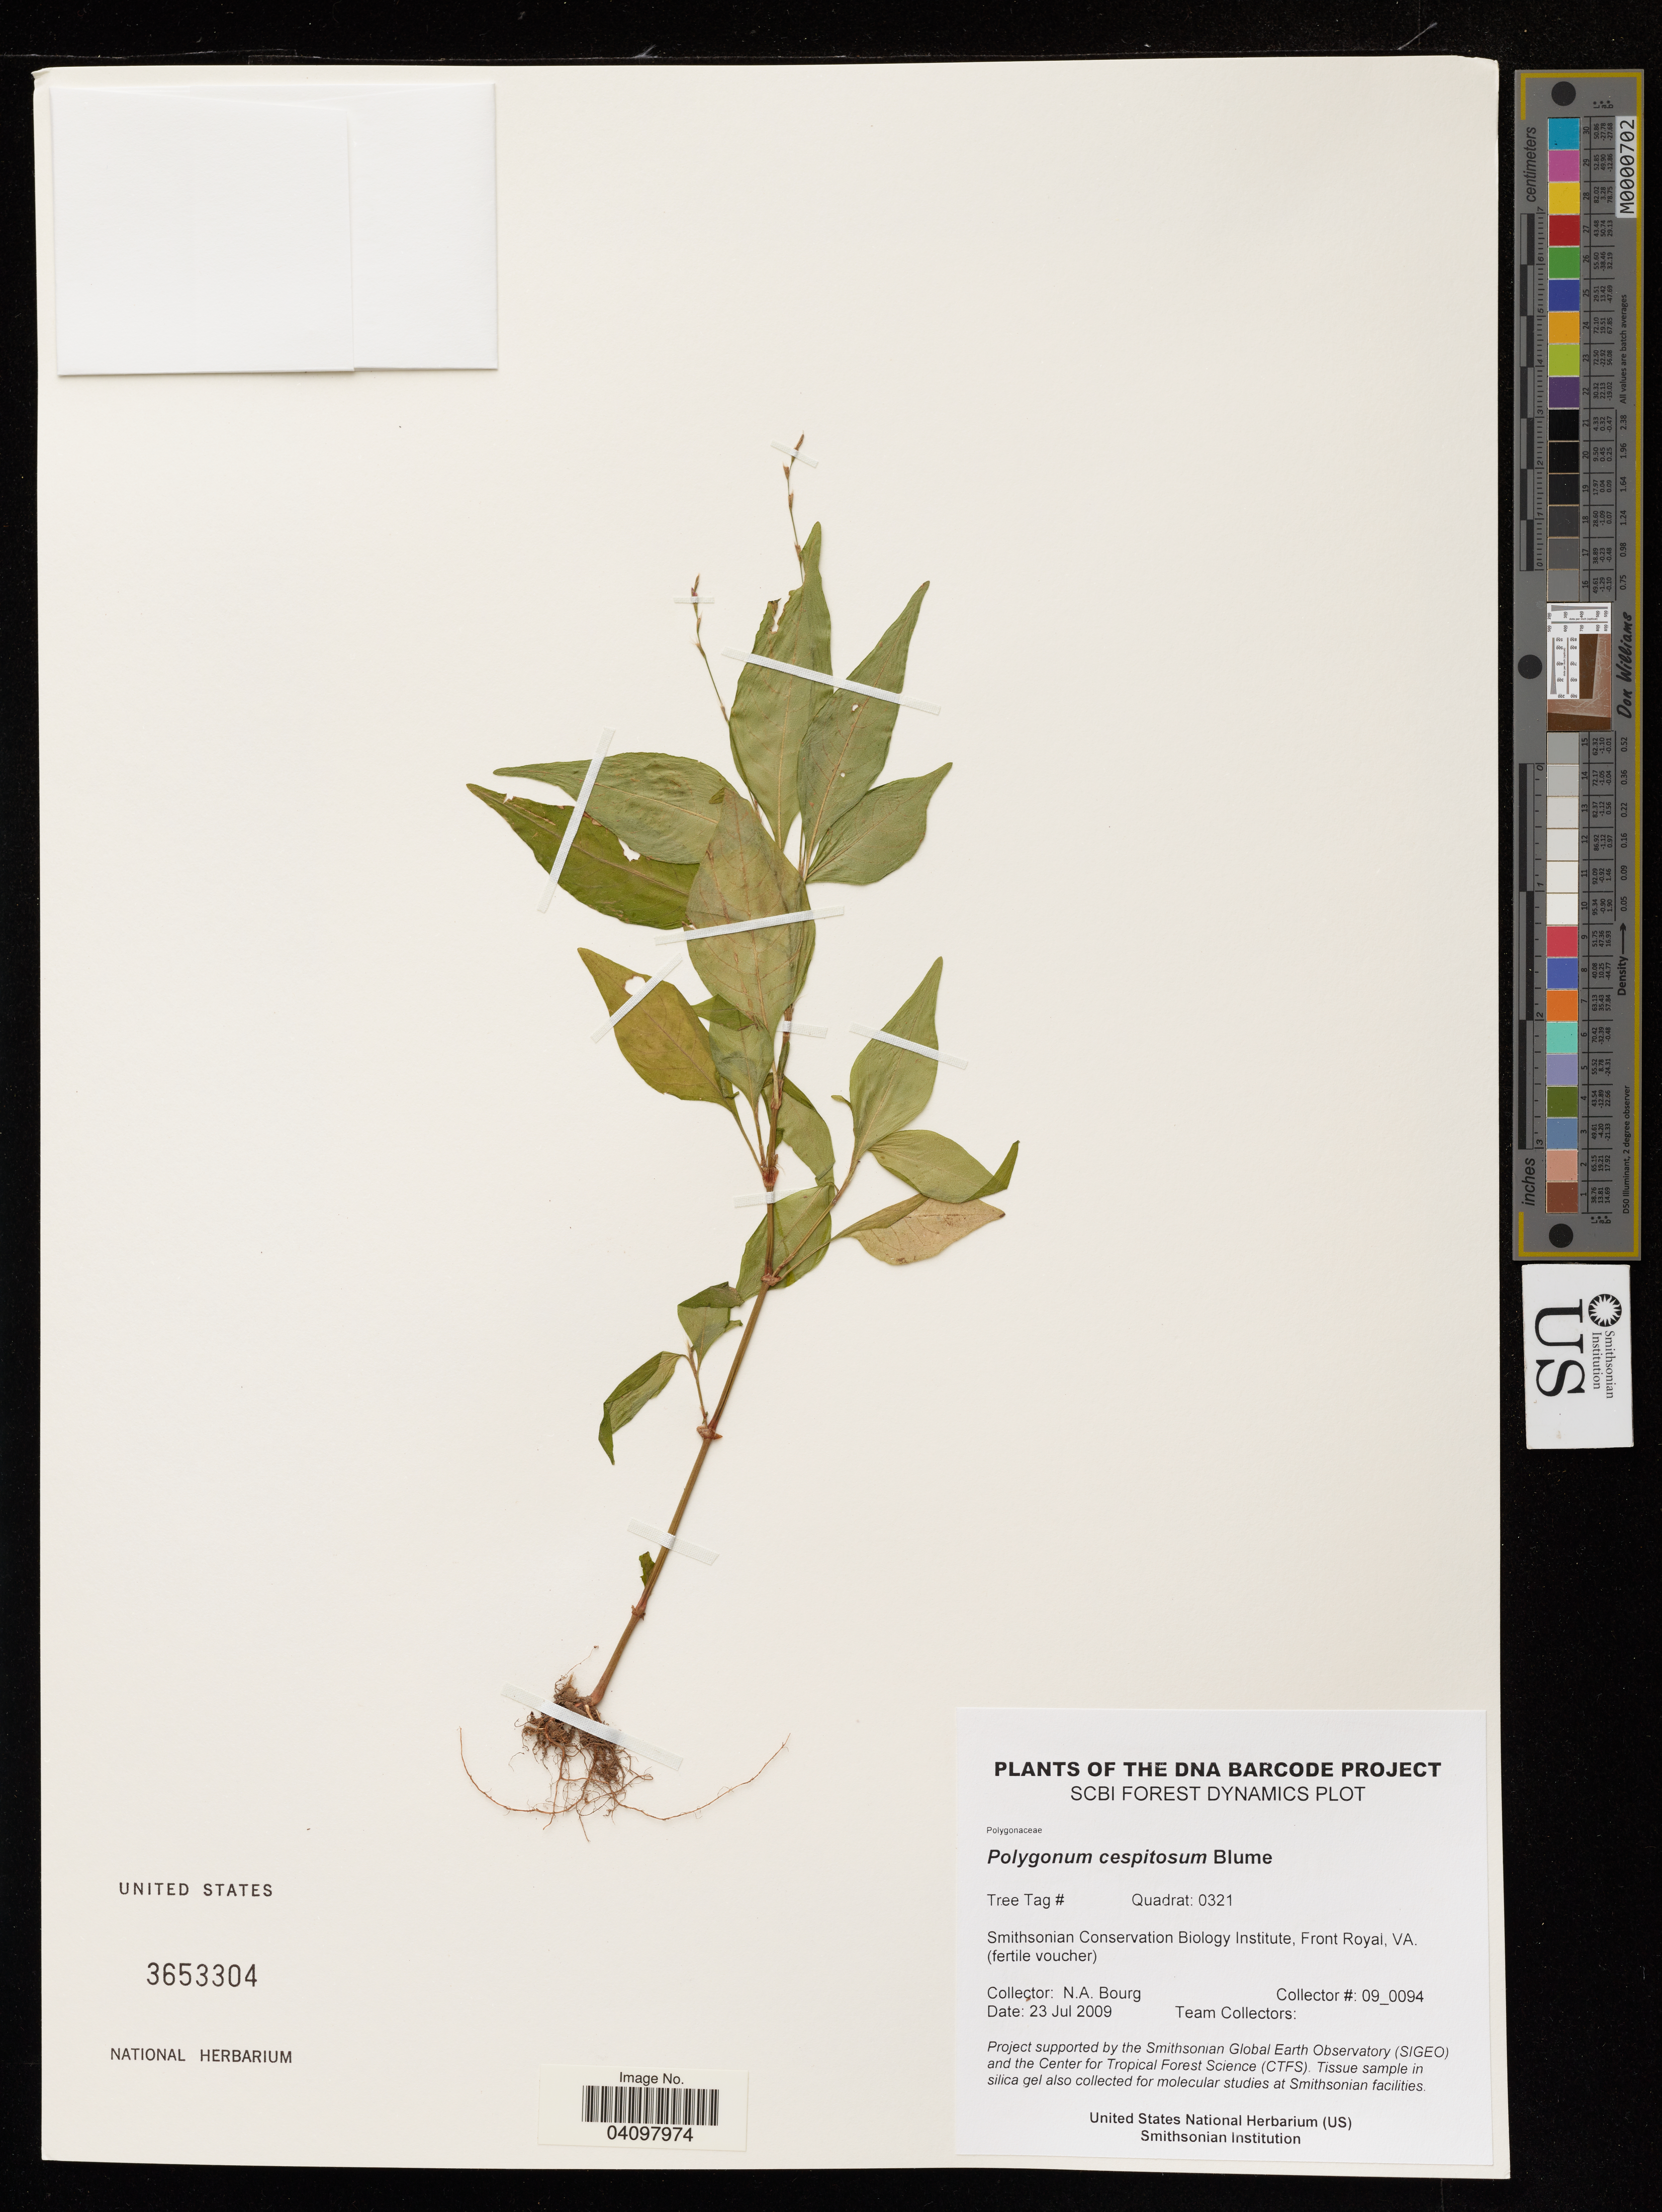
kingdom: Plantae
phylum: Tracheophyta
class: Magnoliopsida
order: Caryophyllales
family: Polygonaceae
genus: Polygonum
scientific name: Polygonum cespitosum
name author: Blume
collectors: N. A. Bourg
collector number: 09_0094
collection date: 2009-07-23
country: United States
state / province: Virginia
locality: Smithsonian Conservation Biology Institute, Front Royal, VA.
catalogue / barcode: US 3653304